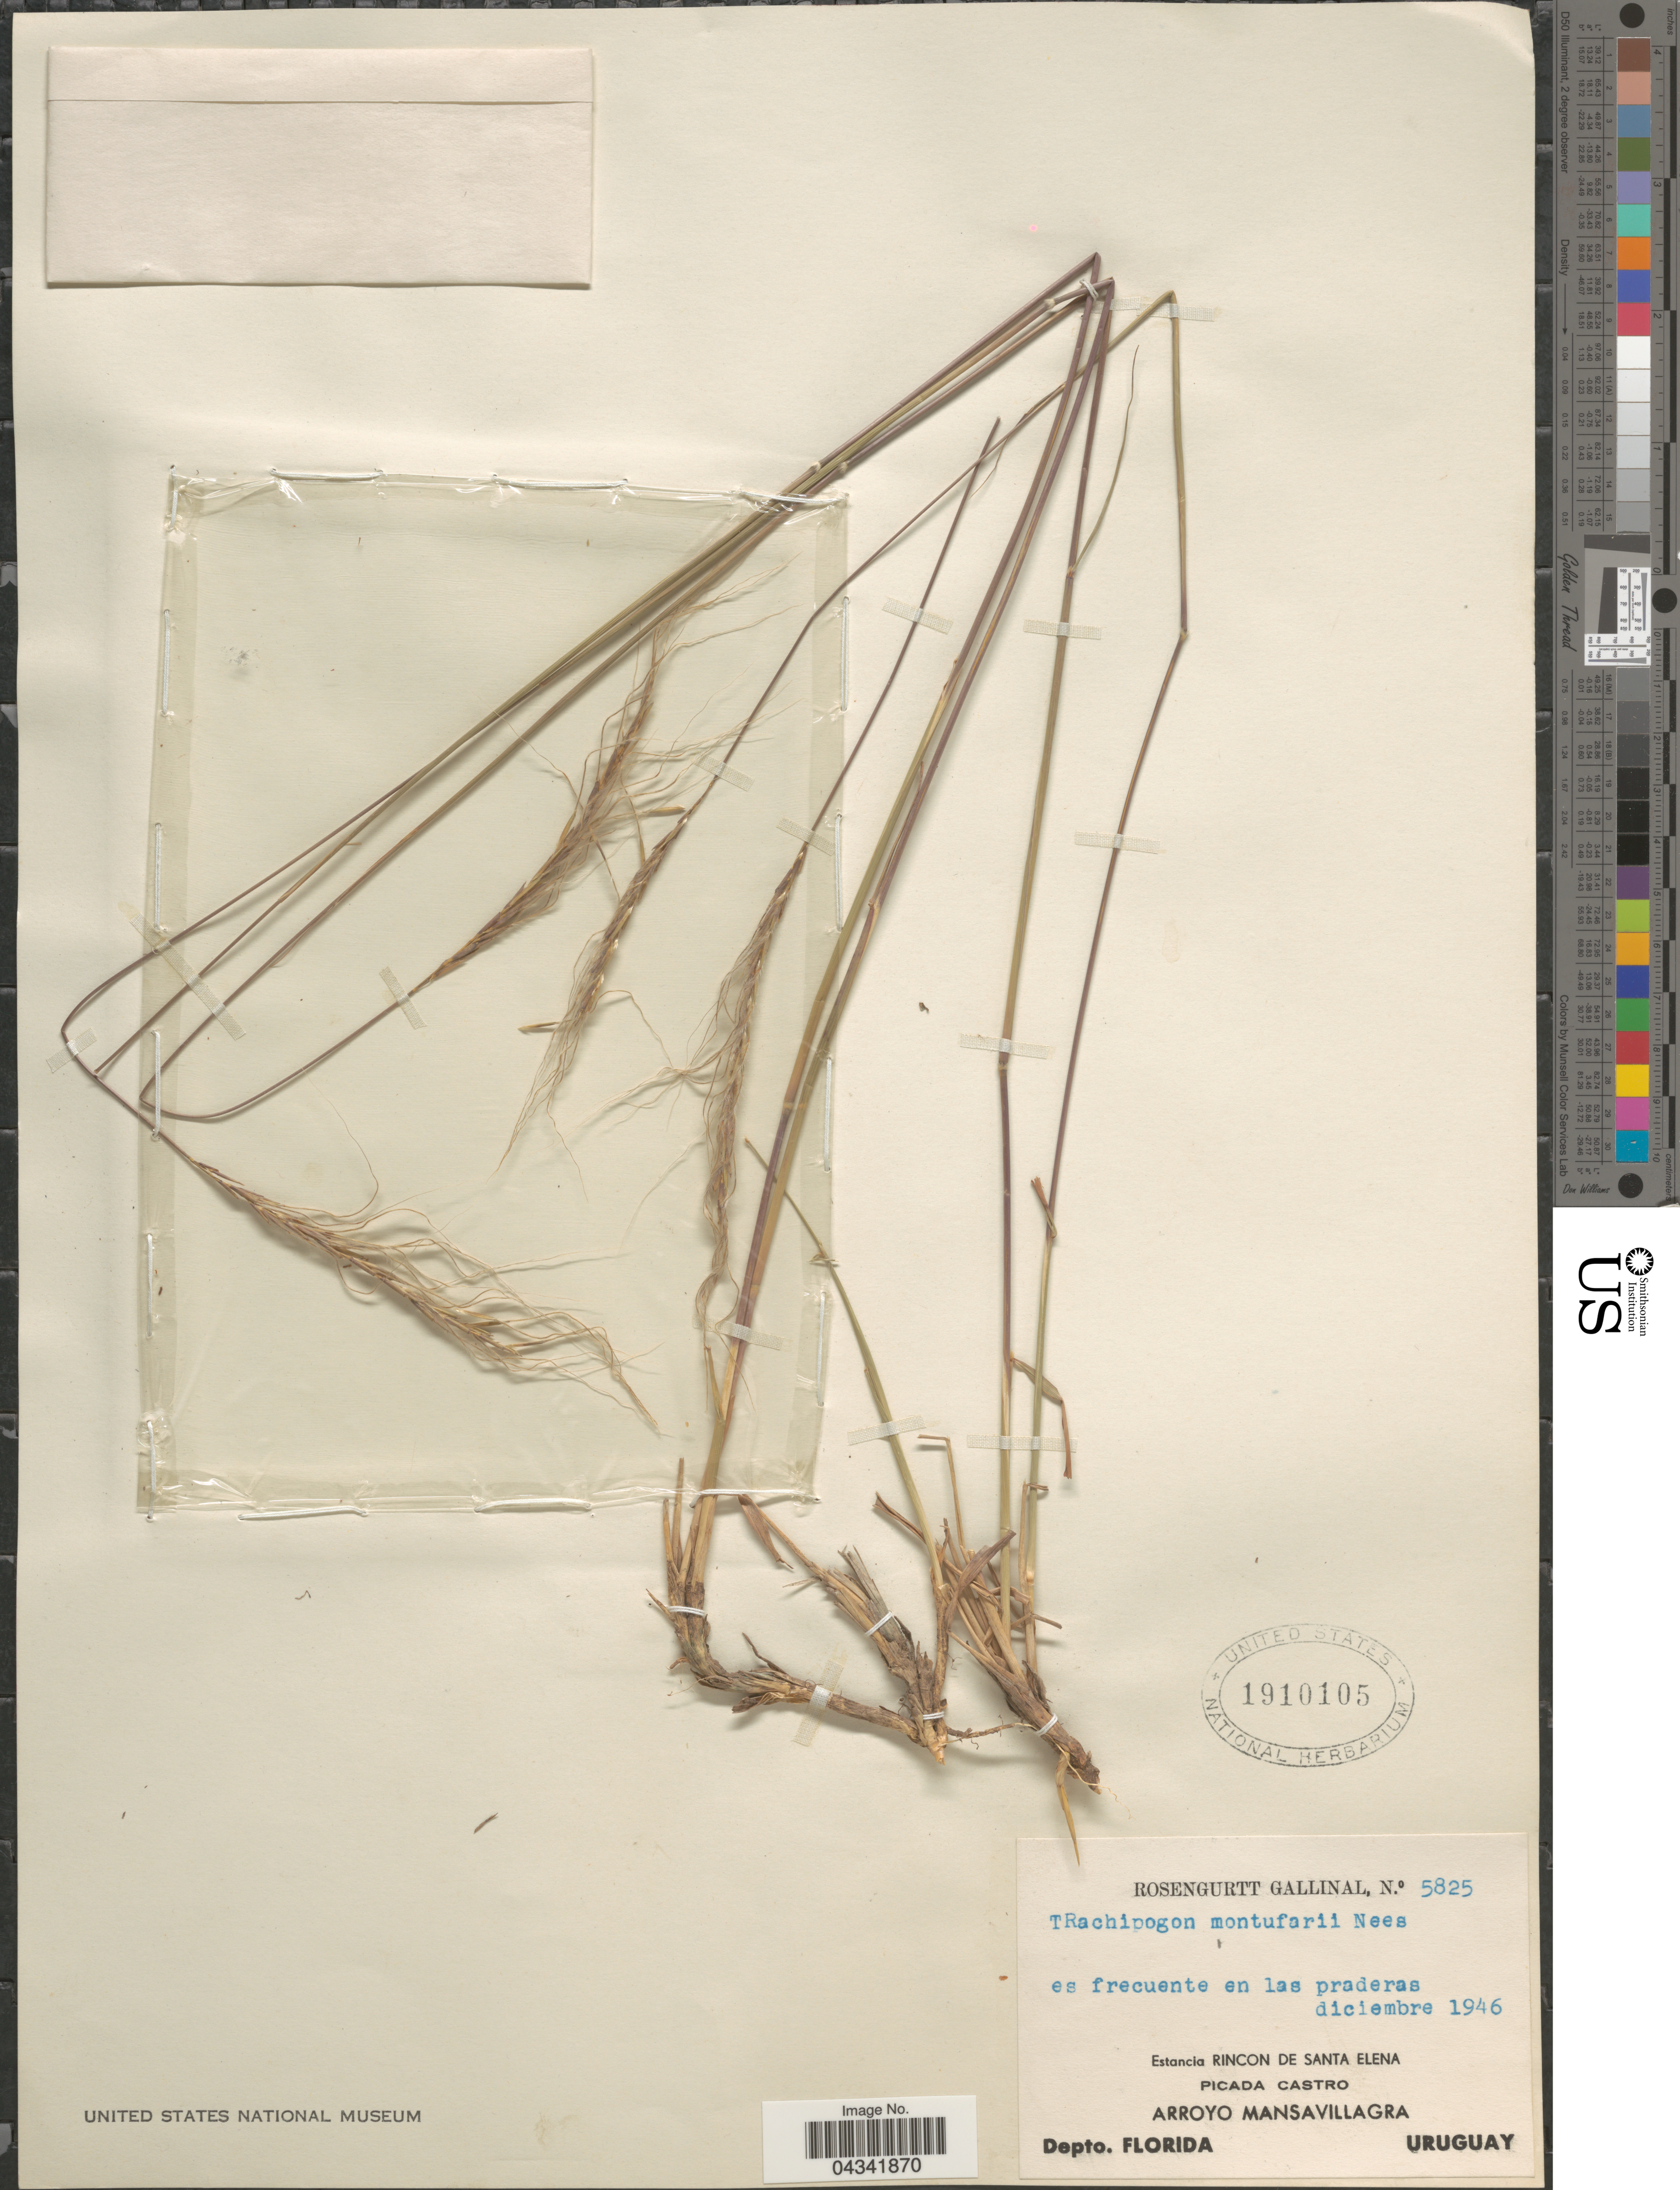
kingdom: Plantae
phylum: Tracheophyta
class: Liliopsida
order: Poales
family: Poaceae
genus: Trachypogon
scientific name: Trachypogon spicatus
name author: (L. f.) Kuntze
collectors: Rosengurtt & -. Gallinal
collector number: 5825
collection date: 1946-12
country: Uruguay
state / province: Florida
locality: Estancia Rincon de Santa Elena. Picada Castro. Arroyo Mansavillagra. Depto. Florida.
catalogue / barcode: US 1910105